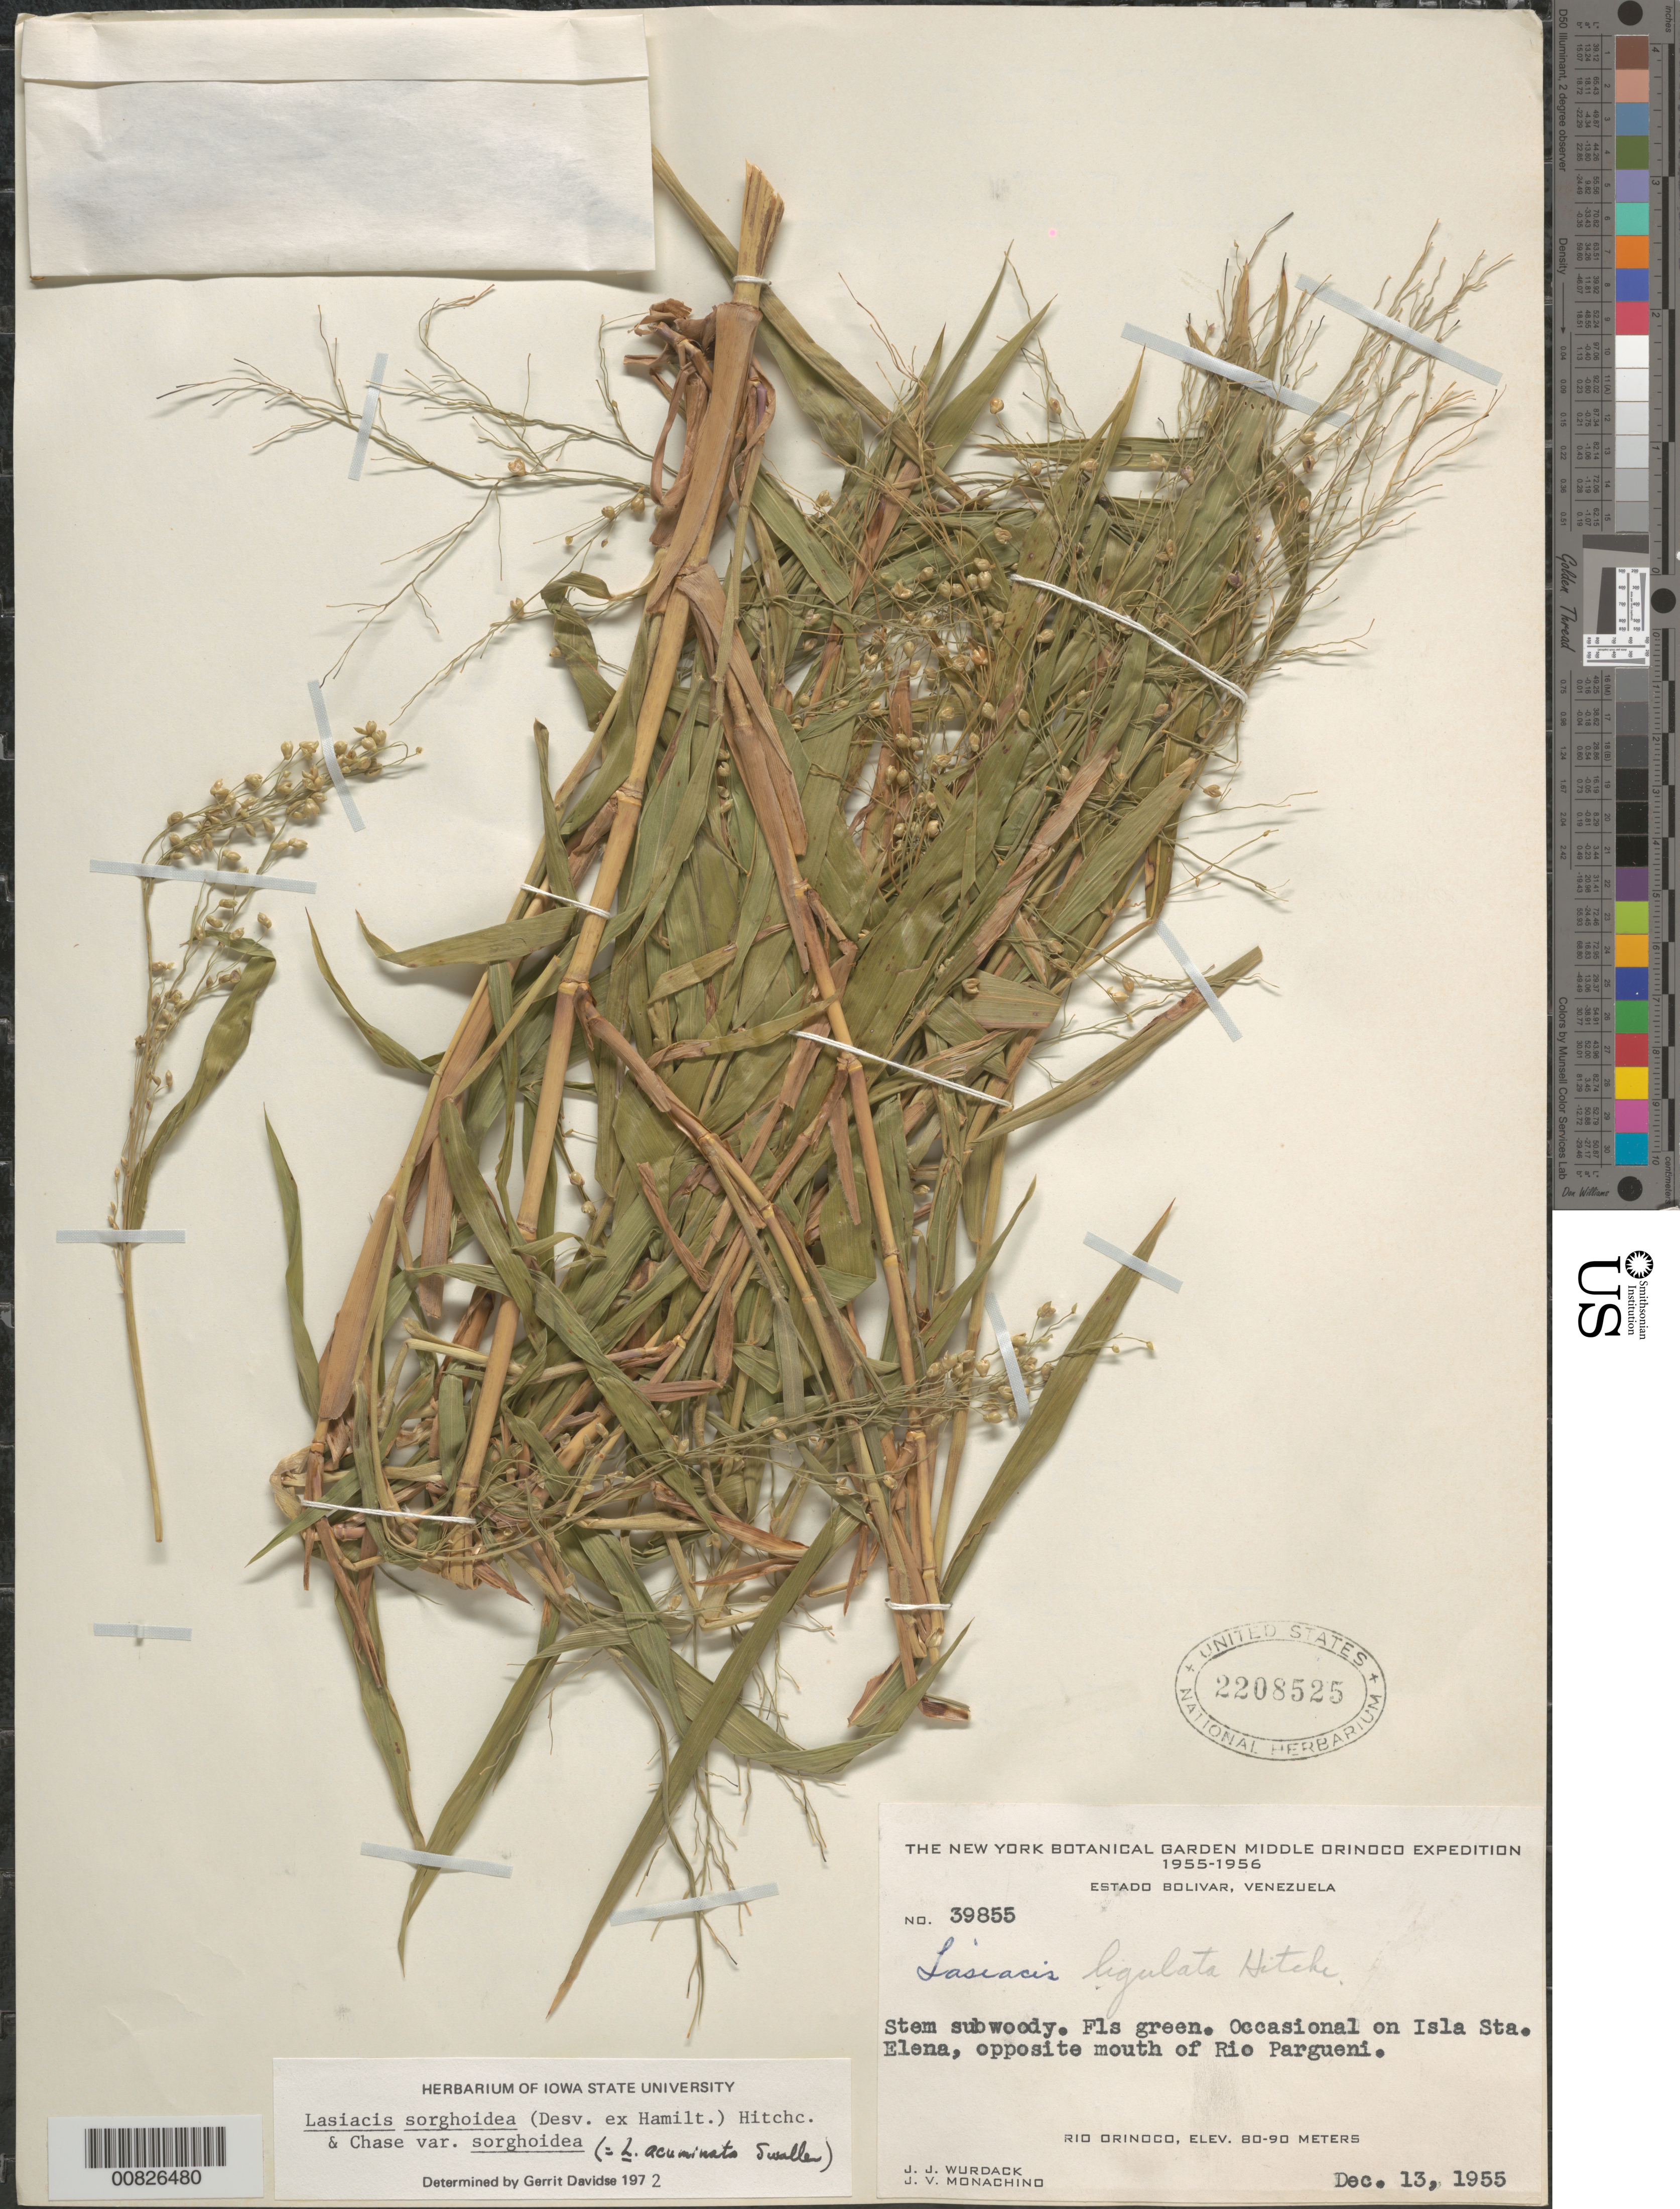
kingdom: Plantae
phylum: Tracheophyta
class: Liliopsida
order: Poales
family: Poaceae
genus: Lasiacis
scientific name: Lasiacis sorghoidea var. sorghoidea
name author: (Desv. ex Ham.) Hitchc. & Chase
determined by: Davidse, Gerrit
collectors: J. J. Wurdack & J. V. Monachino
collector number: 39855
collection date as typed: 13-Dec-55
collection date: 1955-12-13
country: Venezuela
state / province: Bolívar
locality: Isla Sta. Elena, Río Orinoco, opposite mouth of Río Pargueni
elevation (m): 80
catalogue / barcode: US 2208525